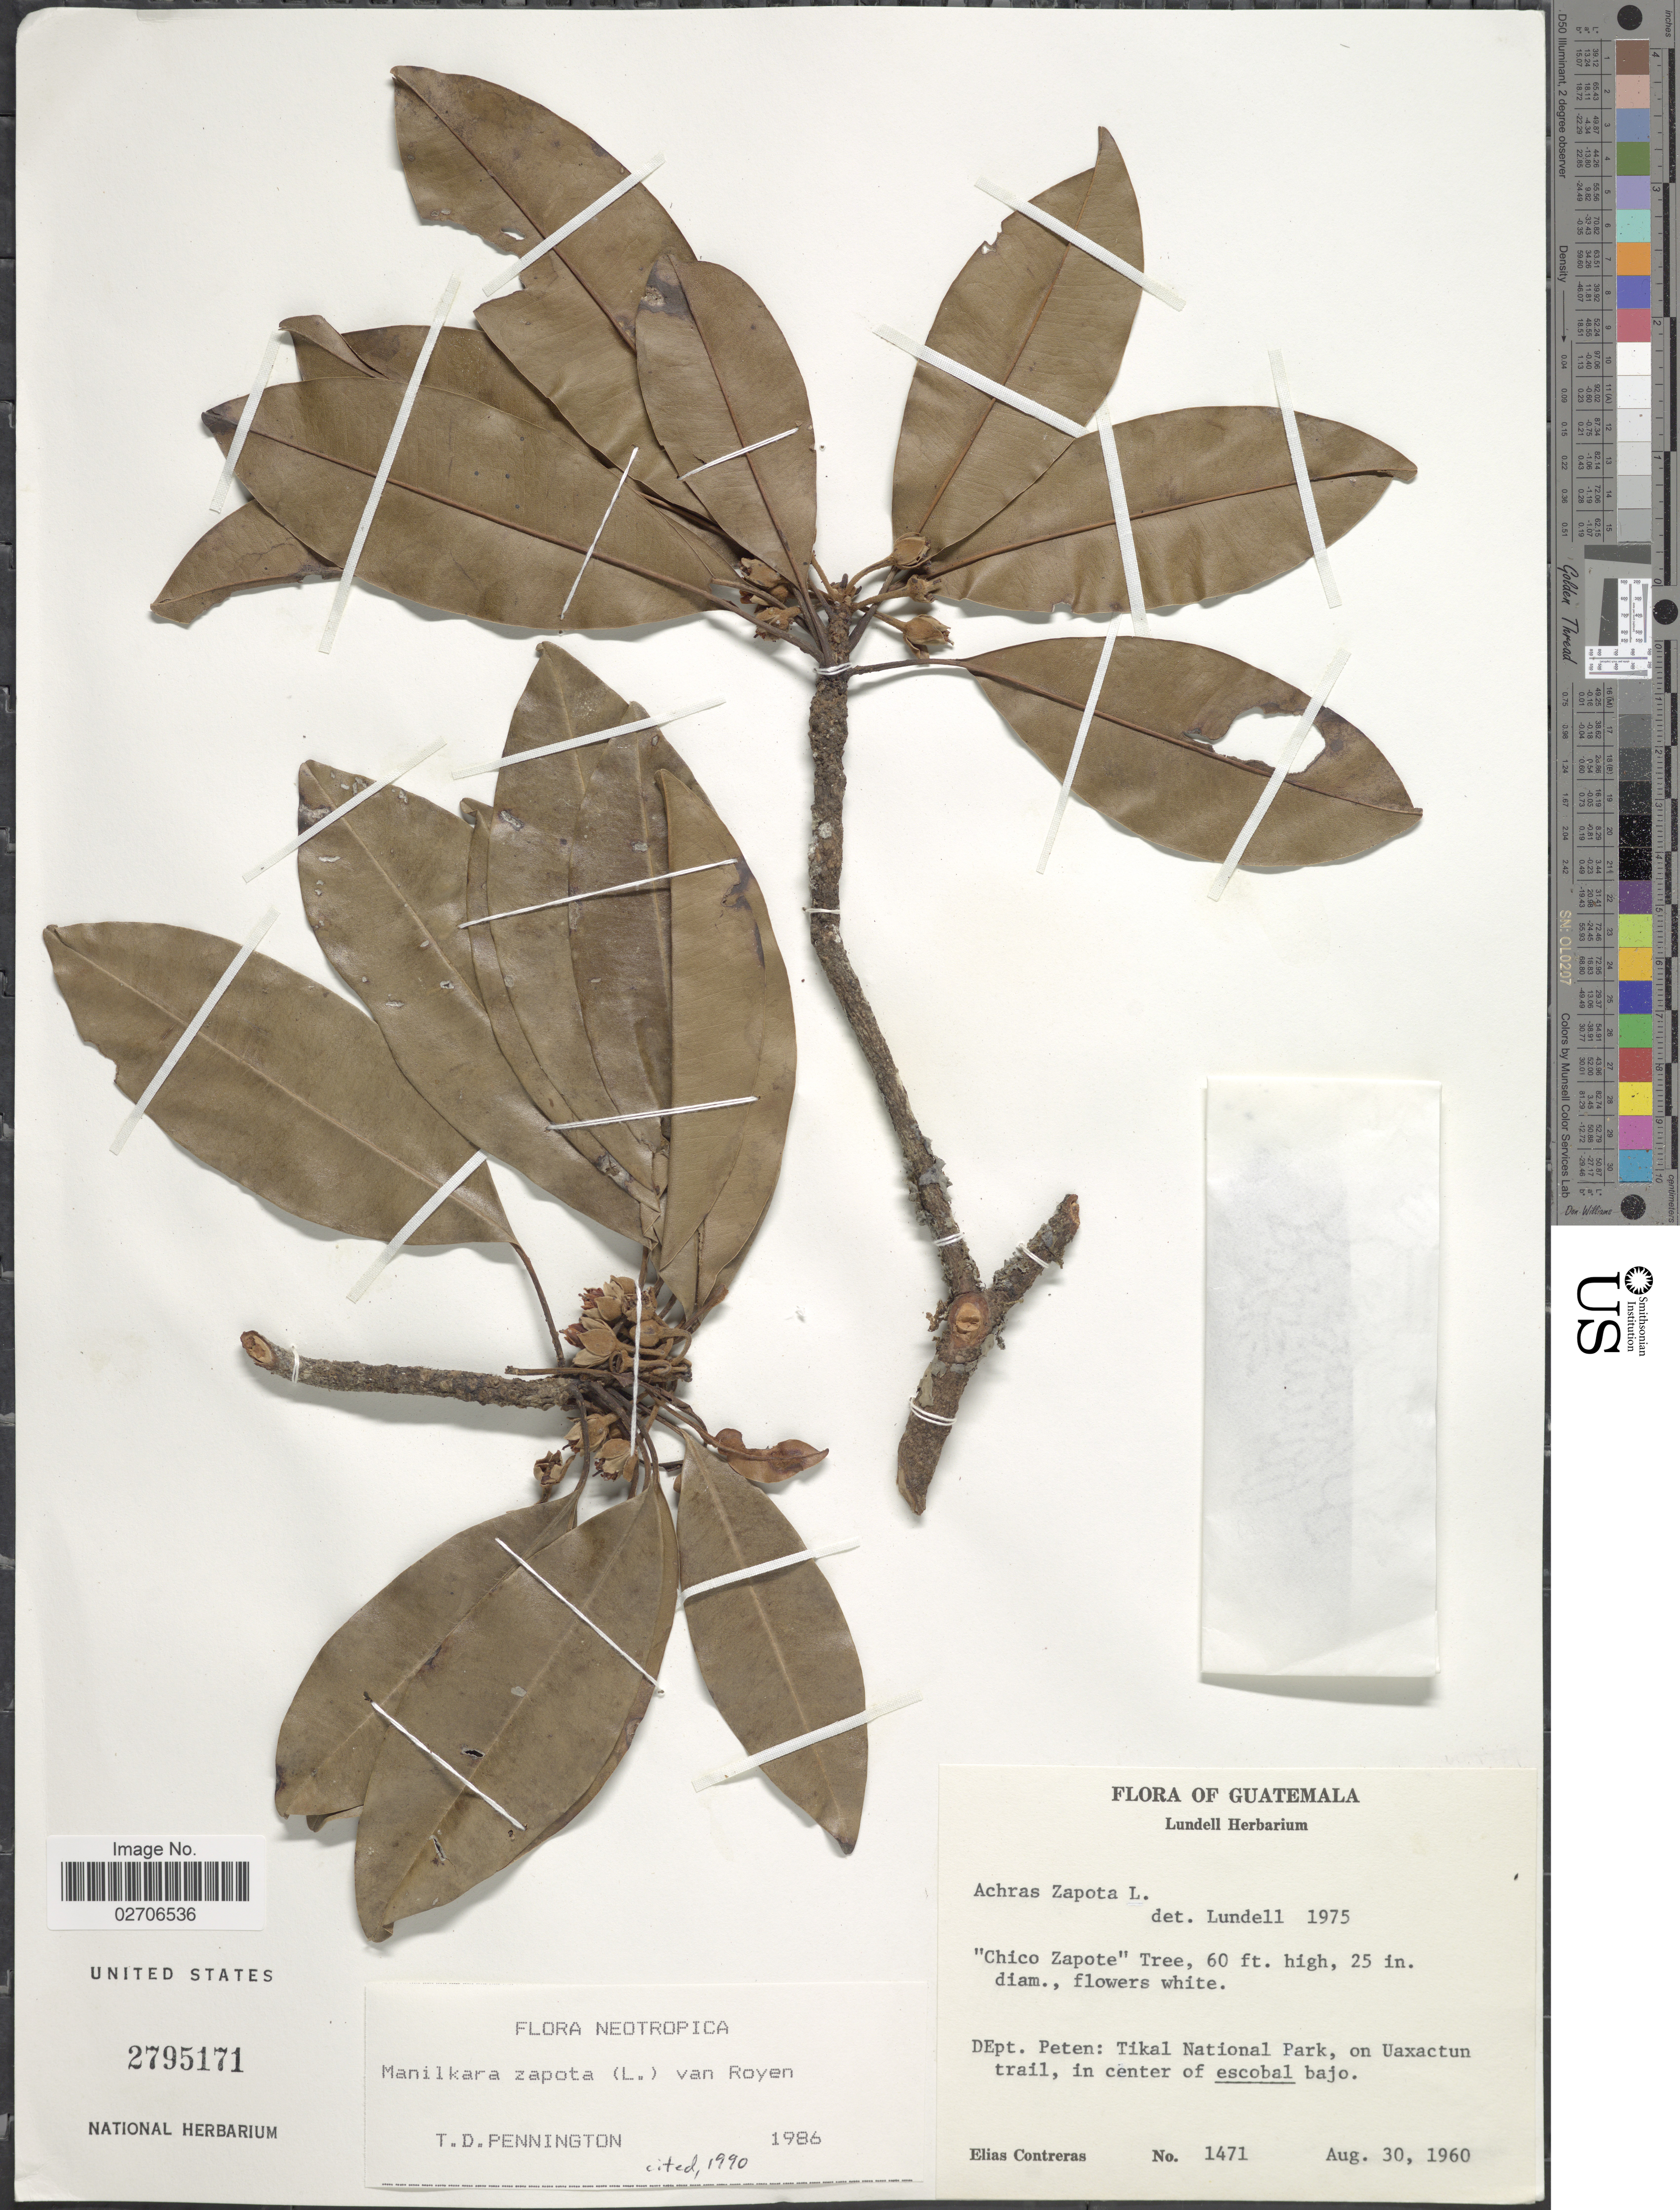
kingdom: Plantae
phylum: Tracheophyta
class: Magnoliopsida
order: Ericales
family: Sapotaceae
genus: Manilkara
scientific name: Manilkara zapota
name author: (L.) P. Royen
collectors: E. Contreras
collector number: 14171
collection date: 1960-08-30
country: Guatemala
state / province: El Petén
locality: Dept. Peten: Tikal National Park, on Uaxactum trail, in center of escobal bajo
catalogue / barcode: US 2795171